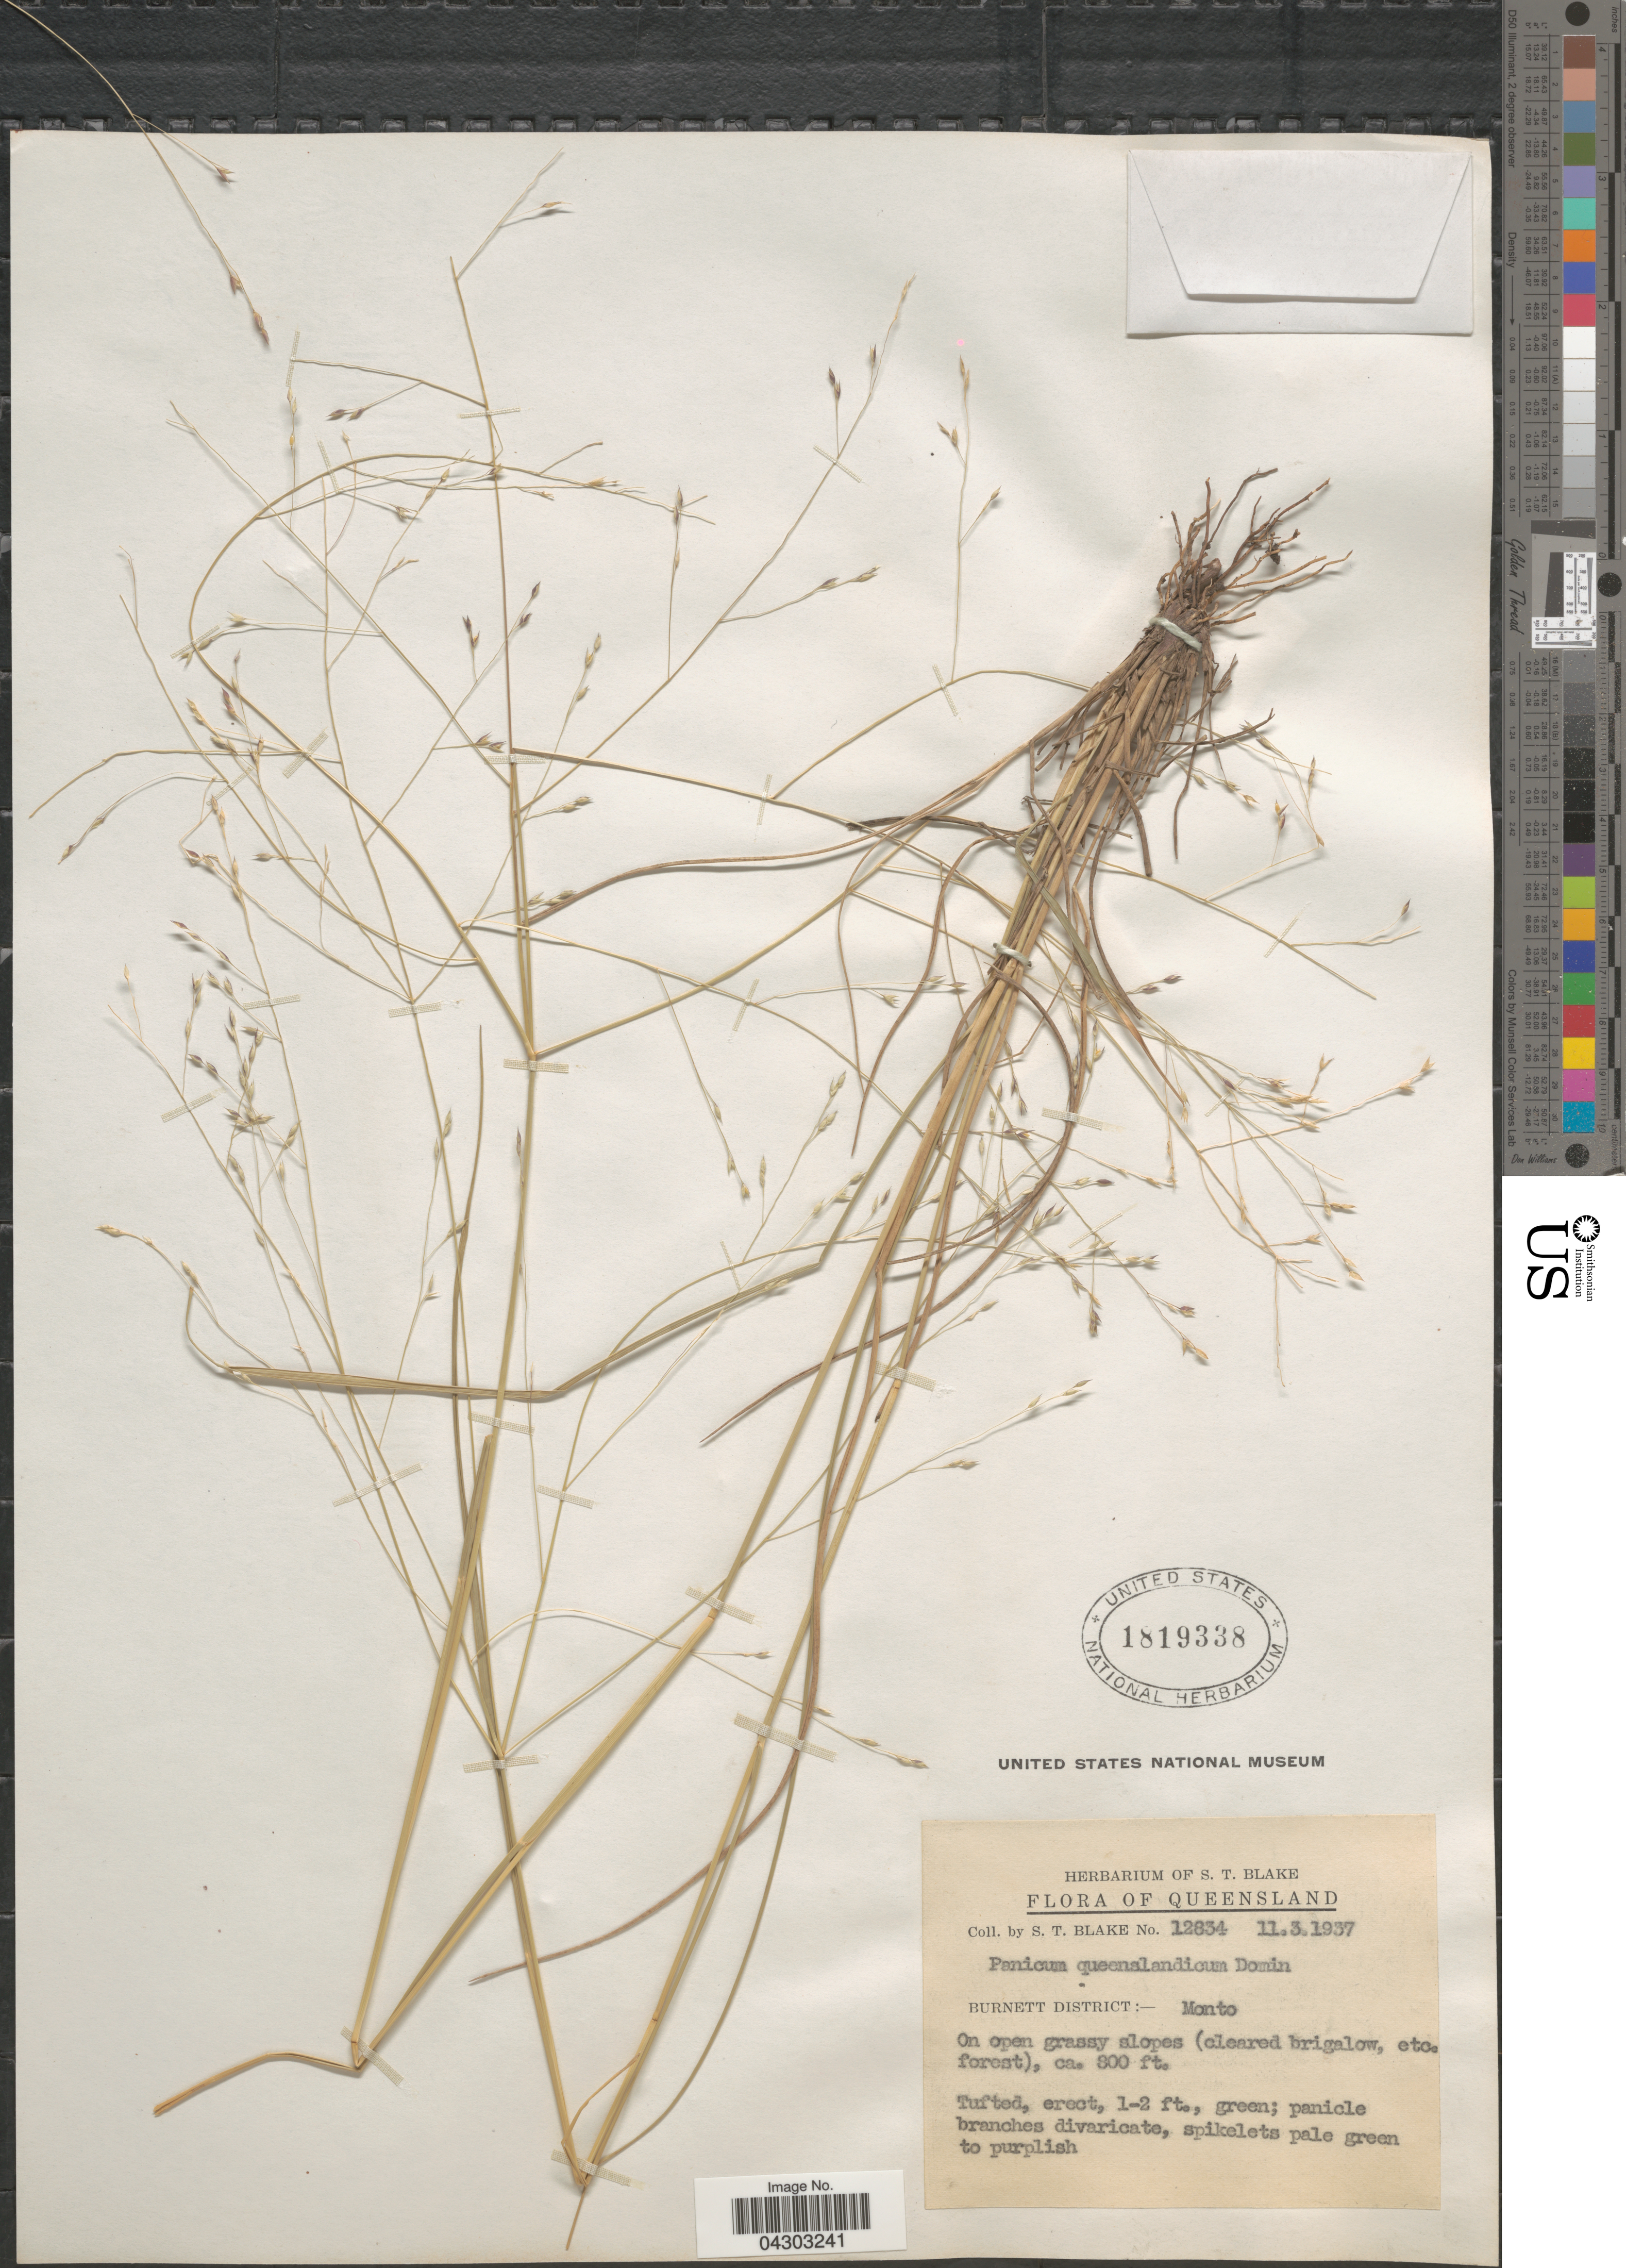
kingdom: Plantae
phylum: Tracheophyta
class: Liliopsida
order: Poales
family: Poaceae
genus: Panicum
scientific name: Panicum queenslandicum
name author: Domin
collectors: S. T. Blake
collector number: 12834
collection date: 1937-03-11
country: Australia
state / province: Queensland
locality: Burnett District:- Monto. On open grassy slopes (cleared brigalow, etc. forest).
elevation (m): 244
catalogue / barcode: US 1819338